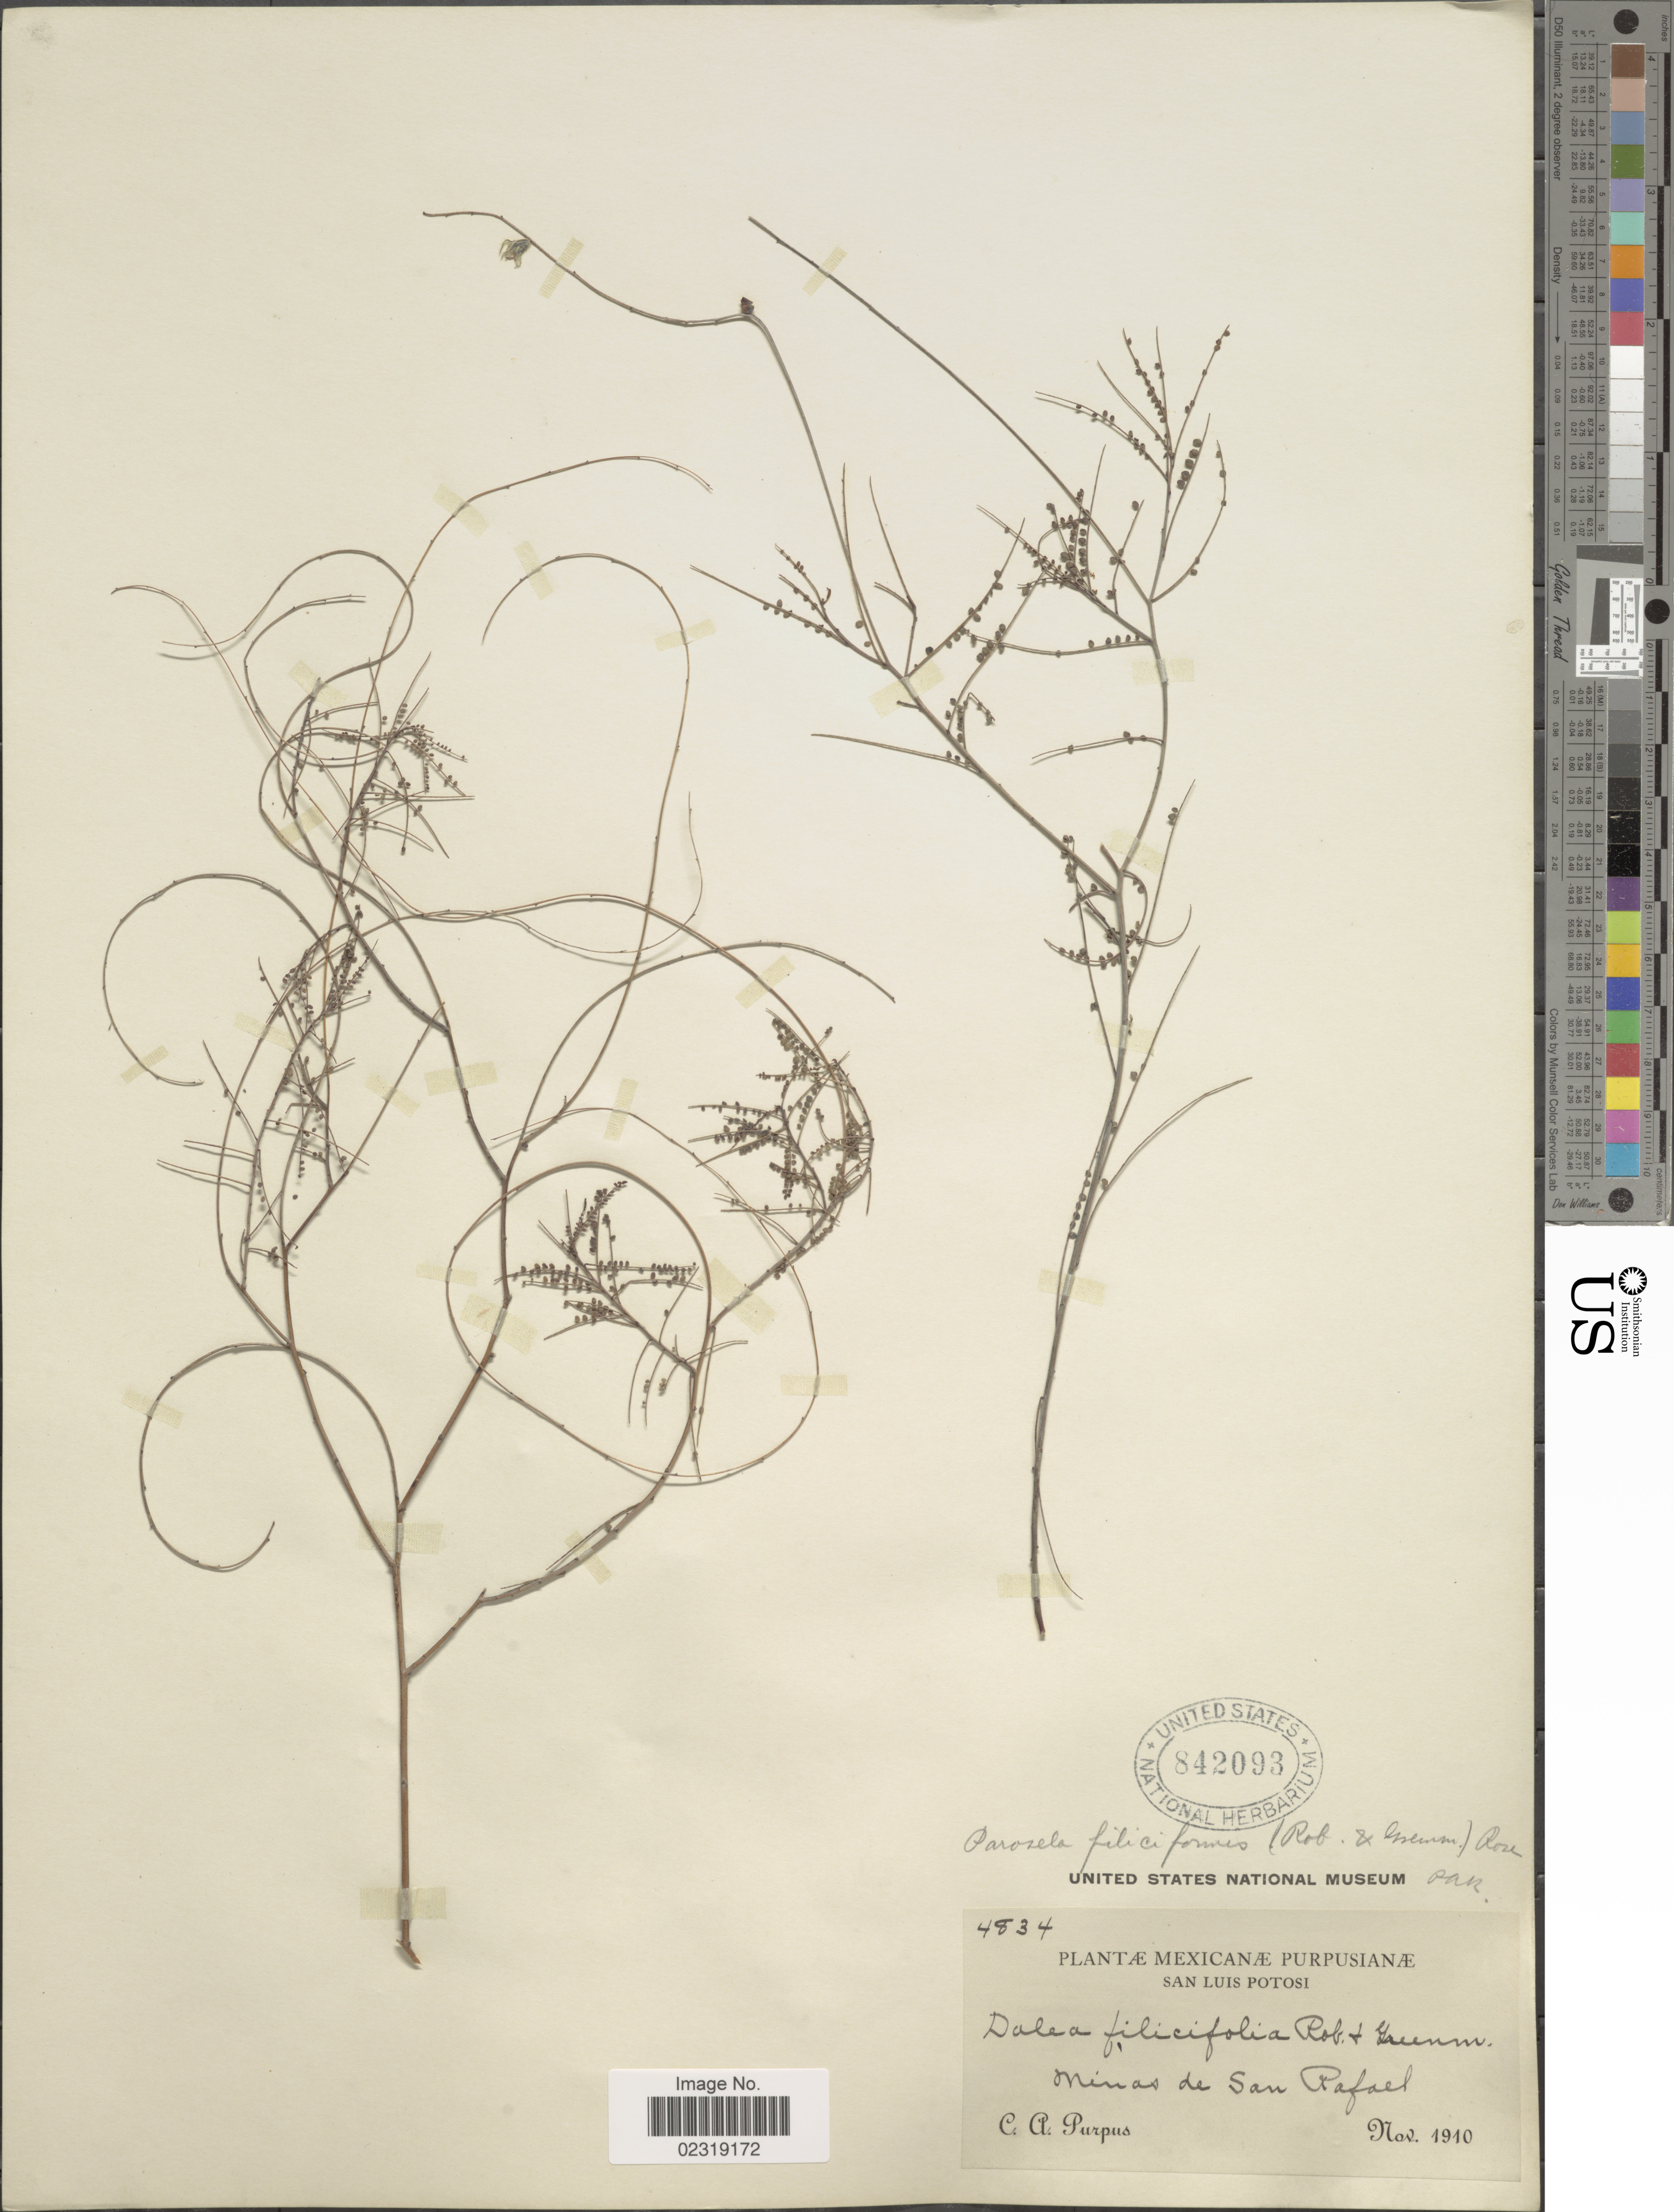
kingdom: Plantae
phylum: Tracheophyta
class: Magnoliopsida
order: Fabales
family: Fabaceae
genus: Dalea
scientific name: Dalea filiciformis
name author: B.L. Rob. & Greenm.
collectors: C. A. Purpus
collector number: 4834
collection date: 1910-11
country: Mexico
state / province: San Luis Potosí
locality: San Luis Potosi, Minas de San Rafael.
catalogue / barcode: US 842093